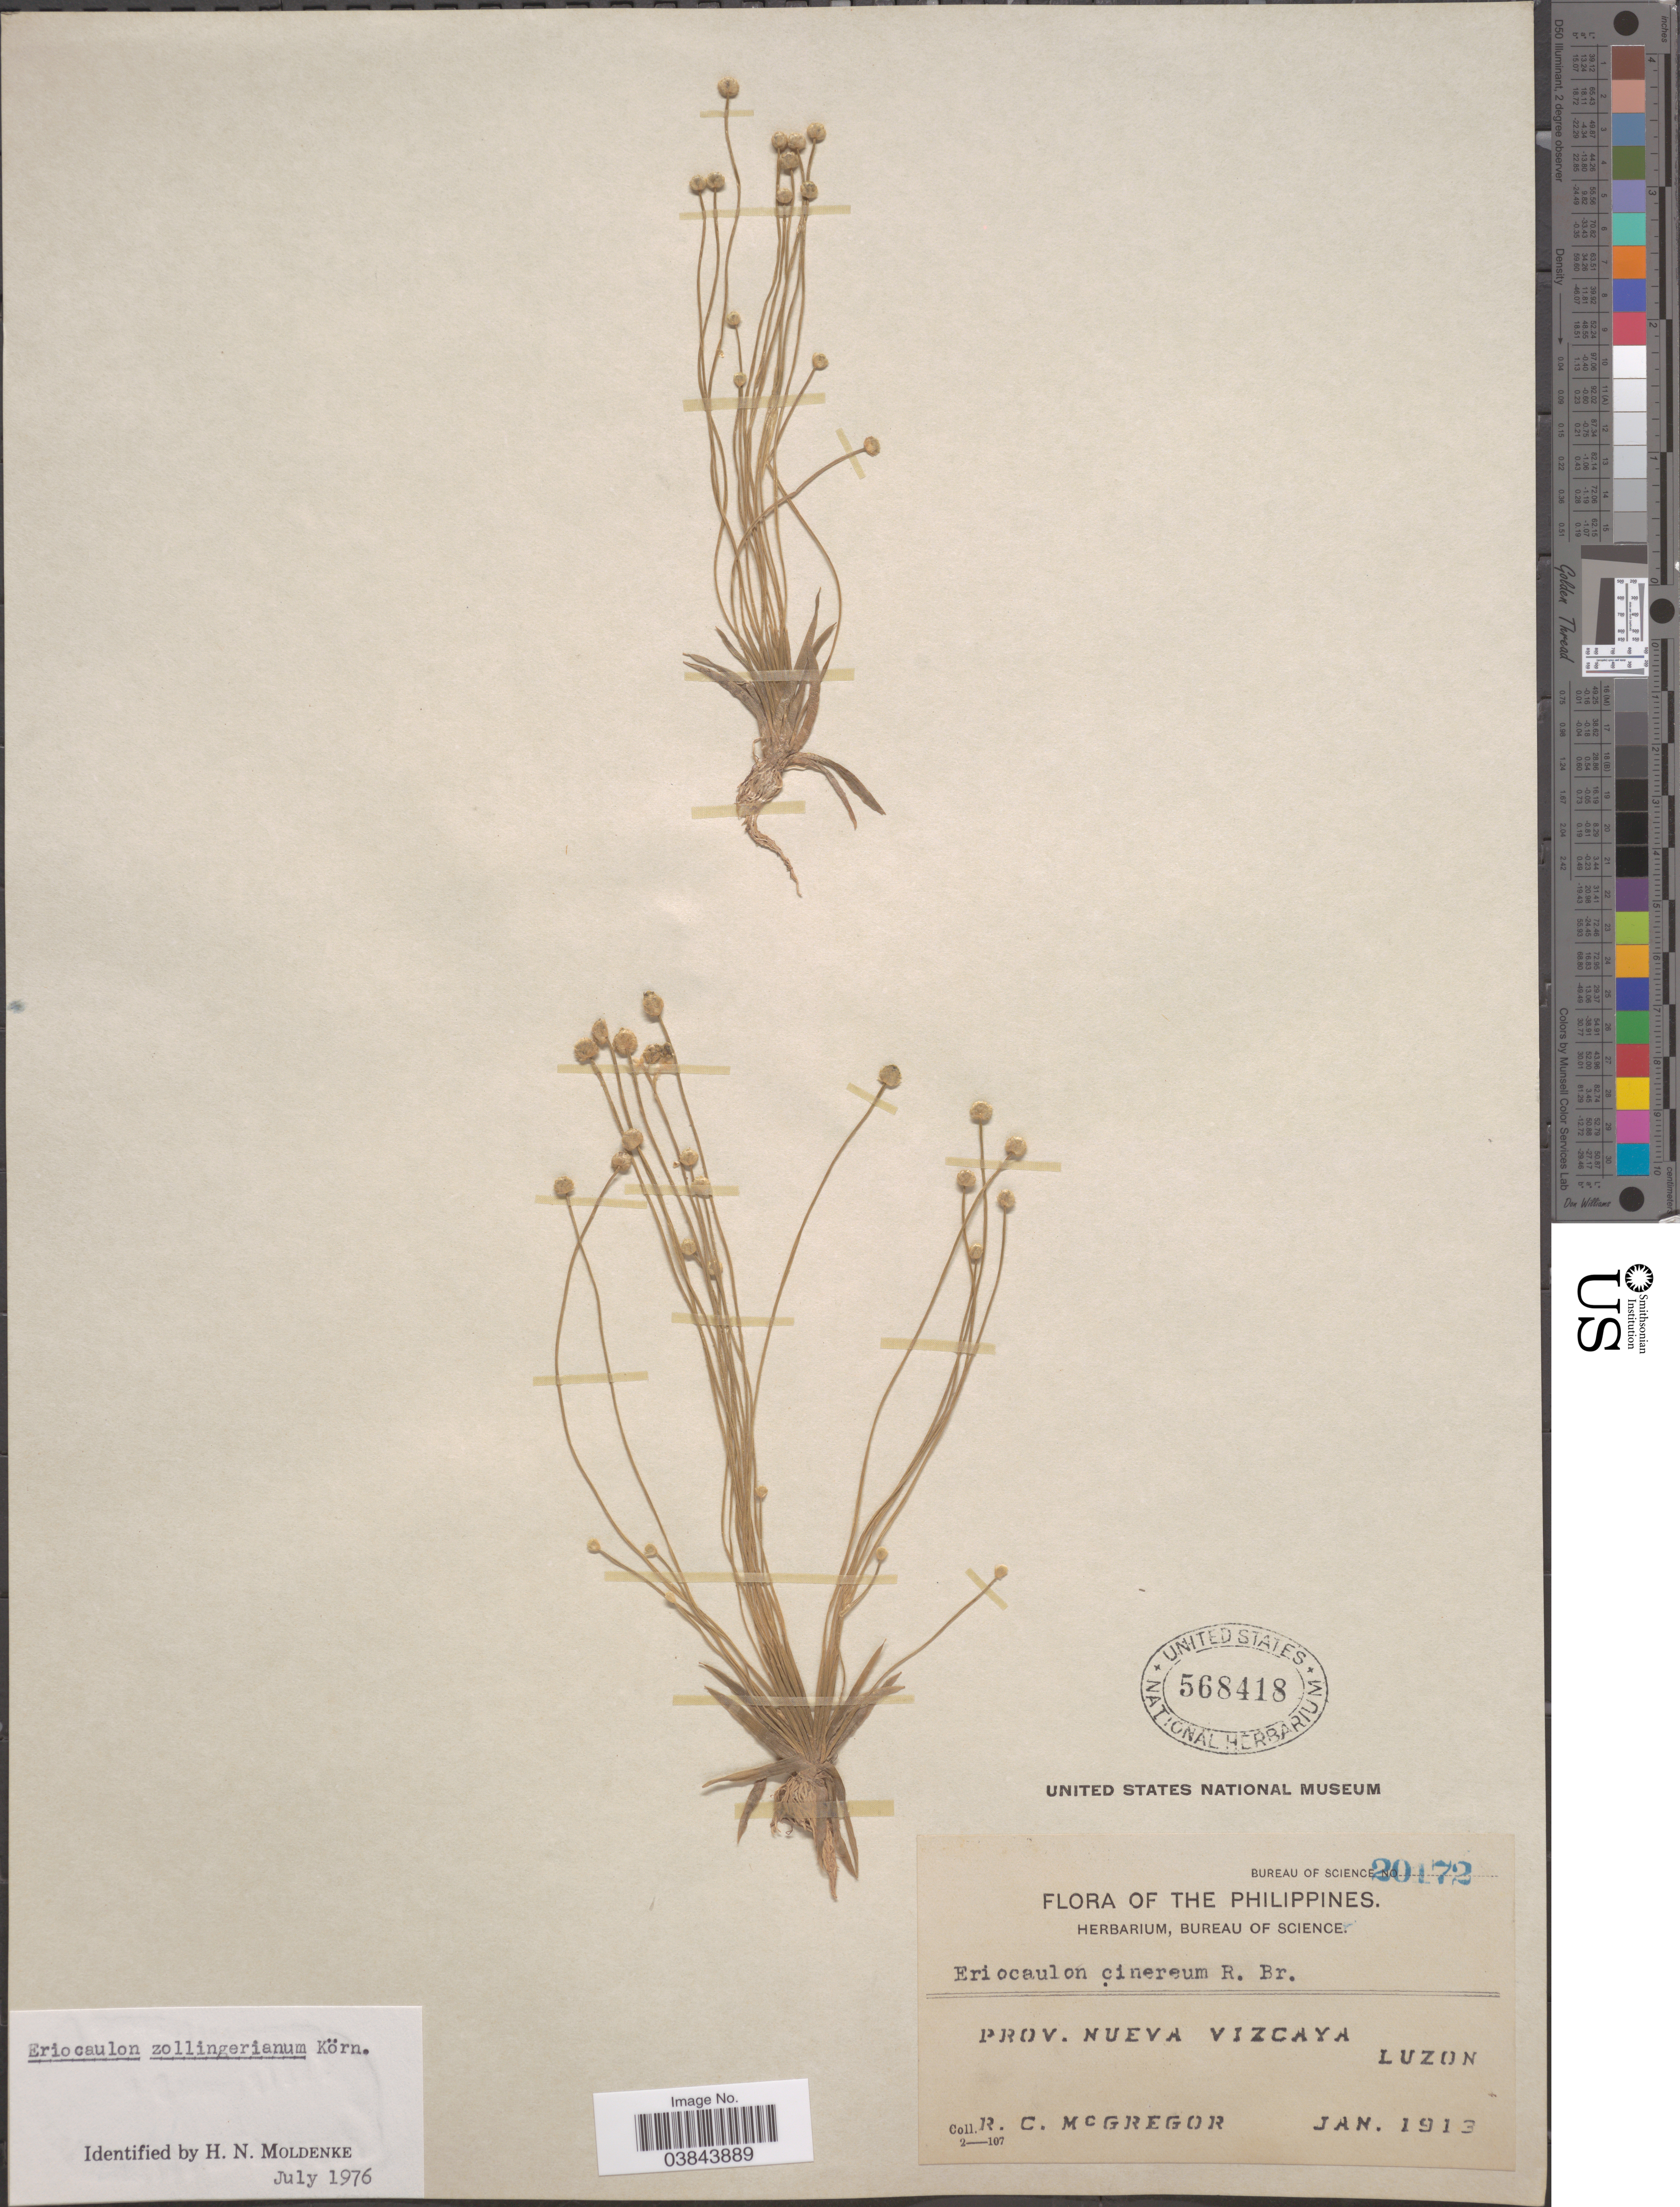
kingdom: Plantae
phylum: Tracheophyta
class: Liliopsida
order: Poales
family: Eriocaulaceae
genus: Eriocaulon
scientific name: Eriocaulon zollingerianum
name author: Körn.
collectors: C. McGregor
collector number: Bureau of Science 20172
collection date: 1913-01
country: Philippines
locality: Prov. Nueva Vizcaya, Luzon.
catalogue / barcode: US 568418